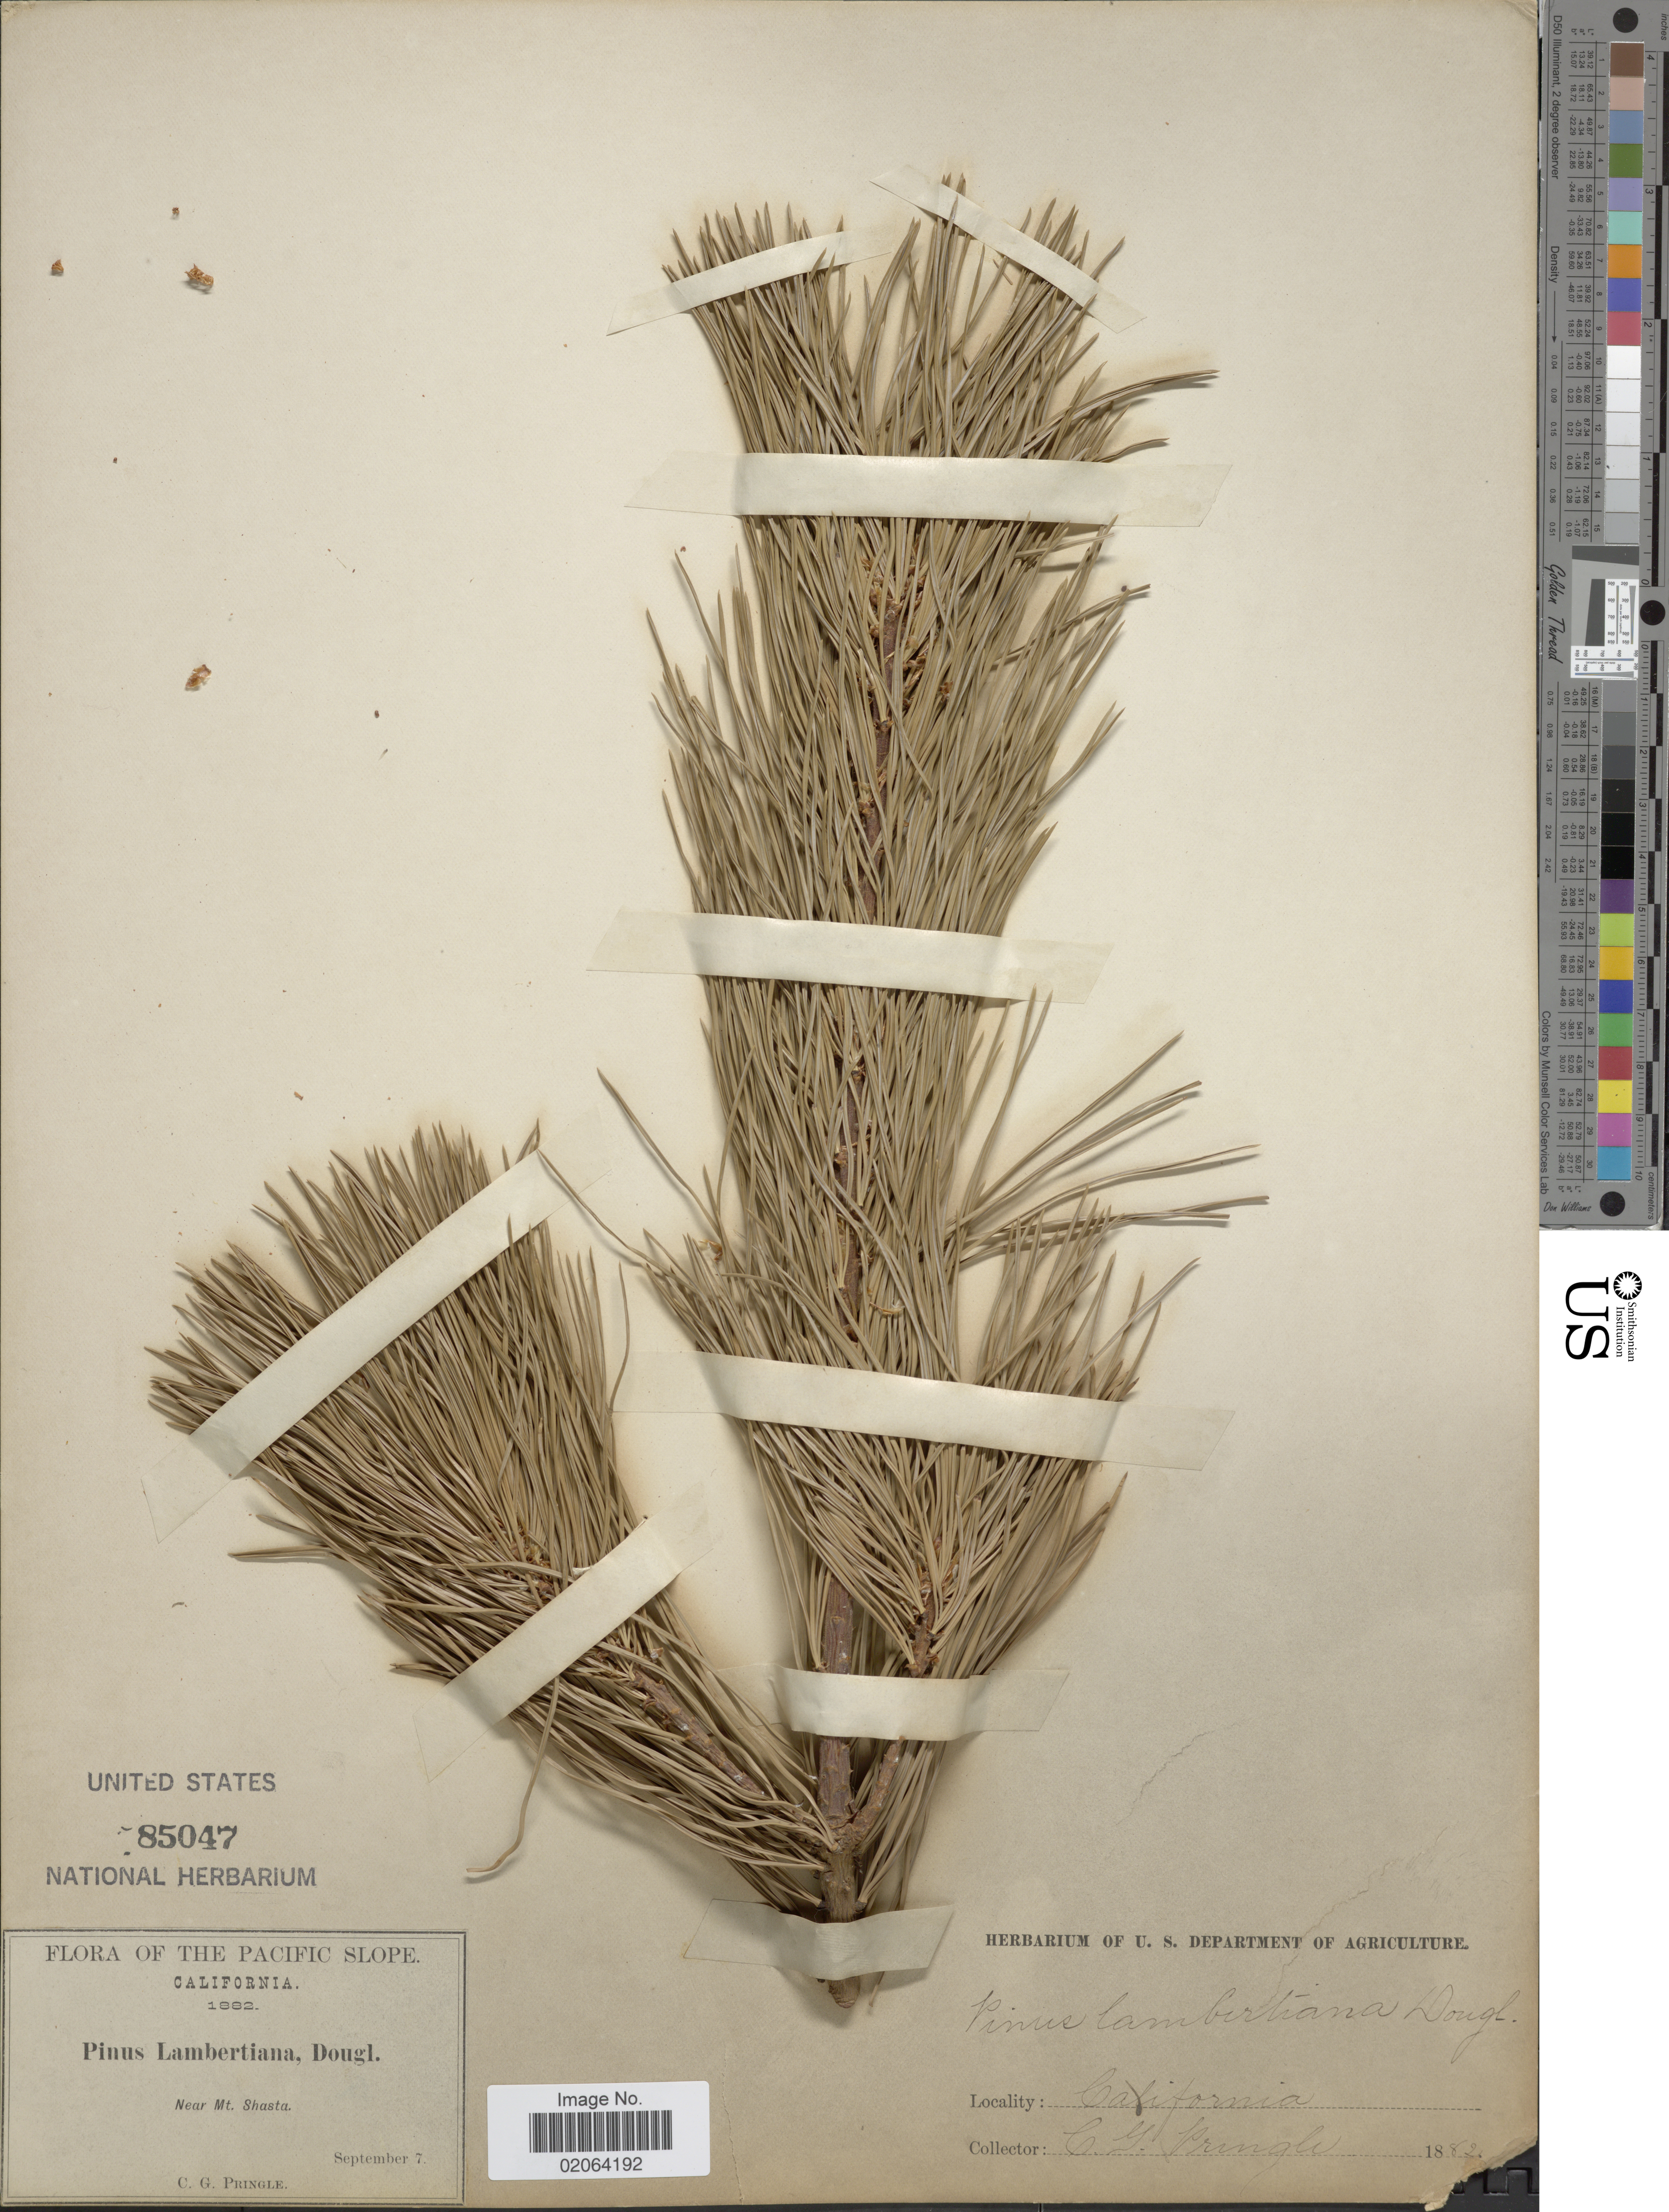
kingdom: Plantae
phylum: Tracheophyta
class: Pinopsida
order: Pinales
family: Pinaceae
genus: Pinus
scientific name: Pinus lambertiana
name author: Douglas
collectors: C. G. Pringle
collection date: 1882-09-07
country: United States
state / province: California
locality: Pacific Slope. Near Mt. Shasta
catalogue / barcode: US 85047